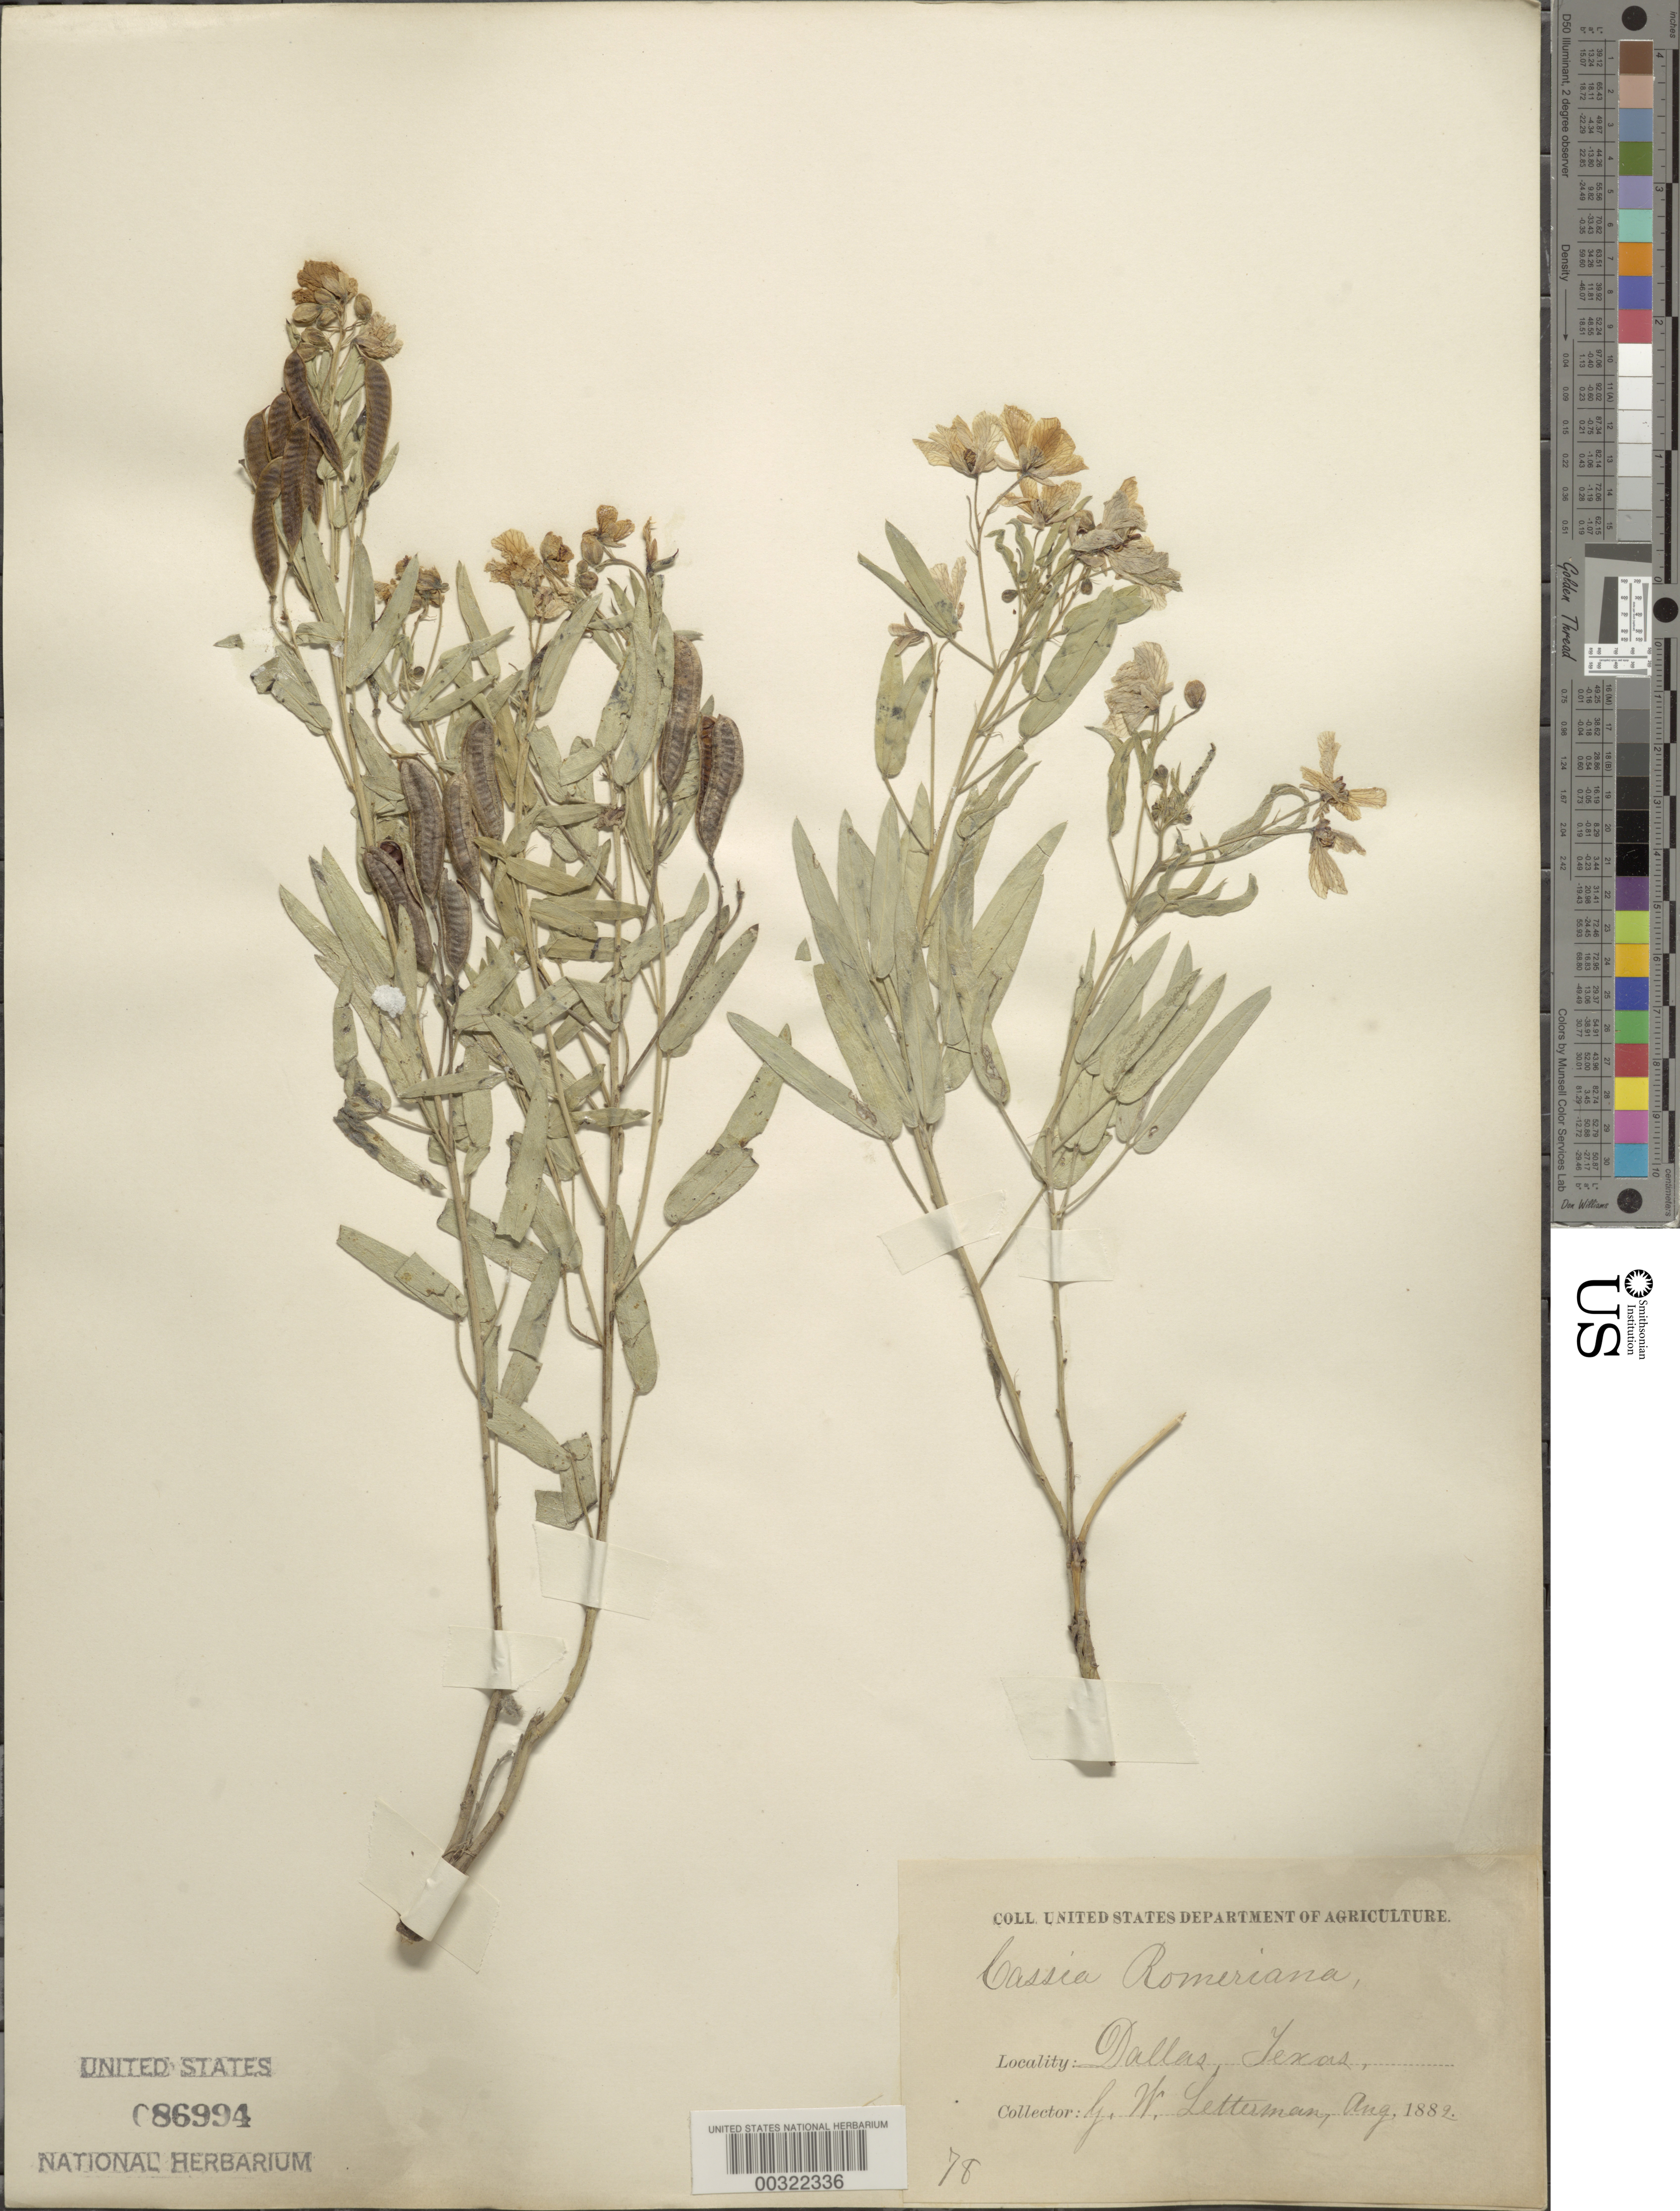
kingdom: Plantae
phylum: Tracheophyta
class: Magnoliopsida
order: Fabales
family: Fabaceae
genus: Senna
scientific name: Senna roemeriana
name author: (Scheele) H.S. Irwin & Barneby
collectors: G. W. Letterman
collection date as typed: Aug 1882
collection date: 1882-08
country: United States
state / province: Texas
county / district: Dallas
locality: Dallas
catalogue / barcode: US 86994